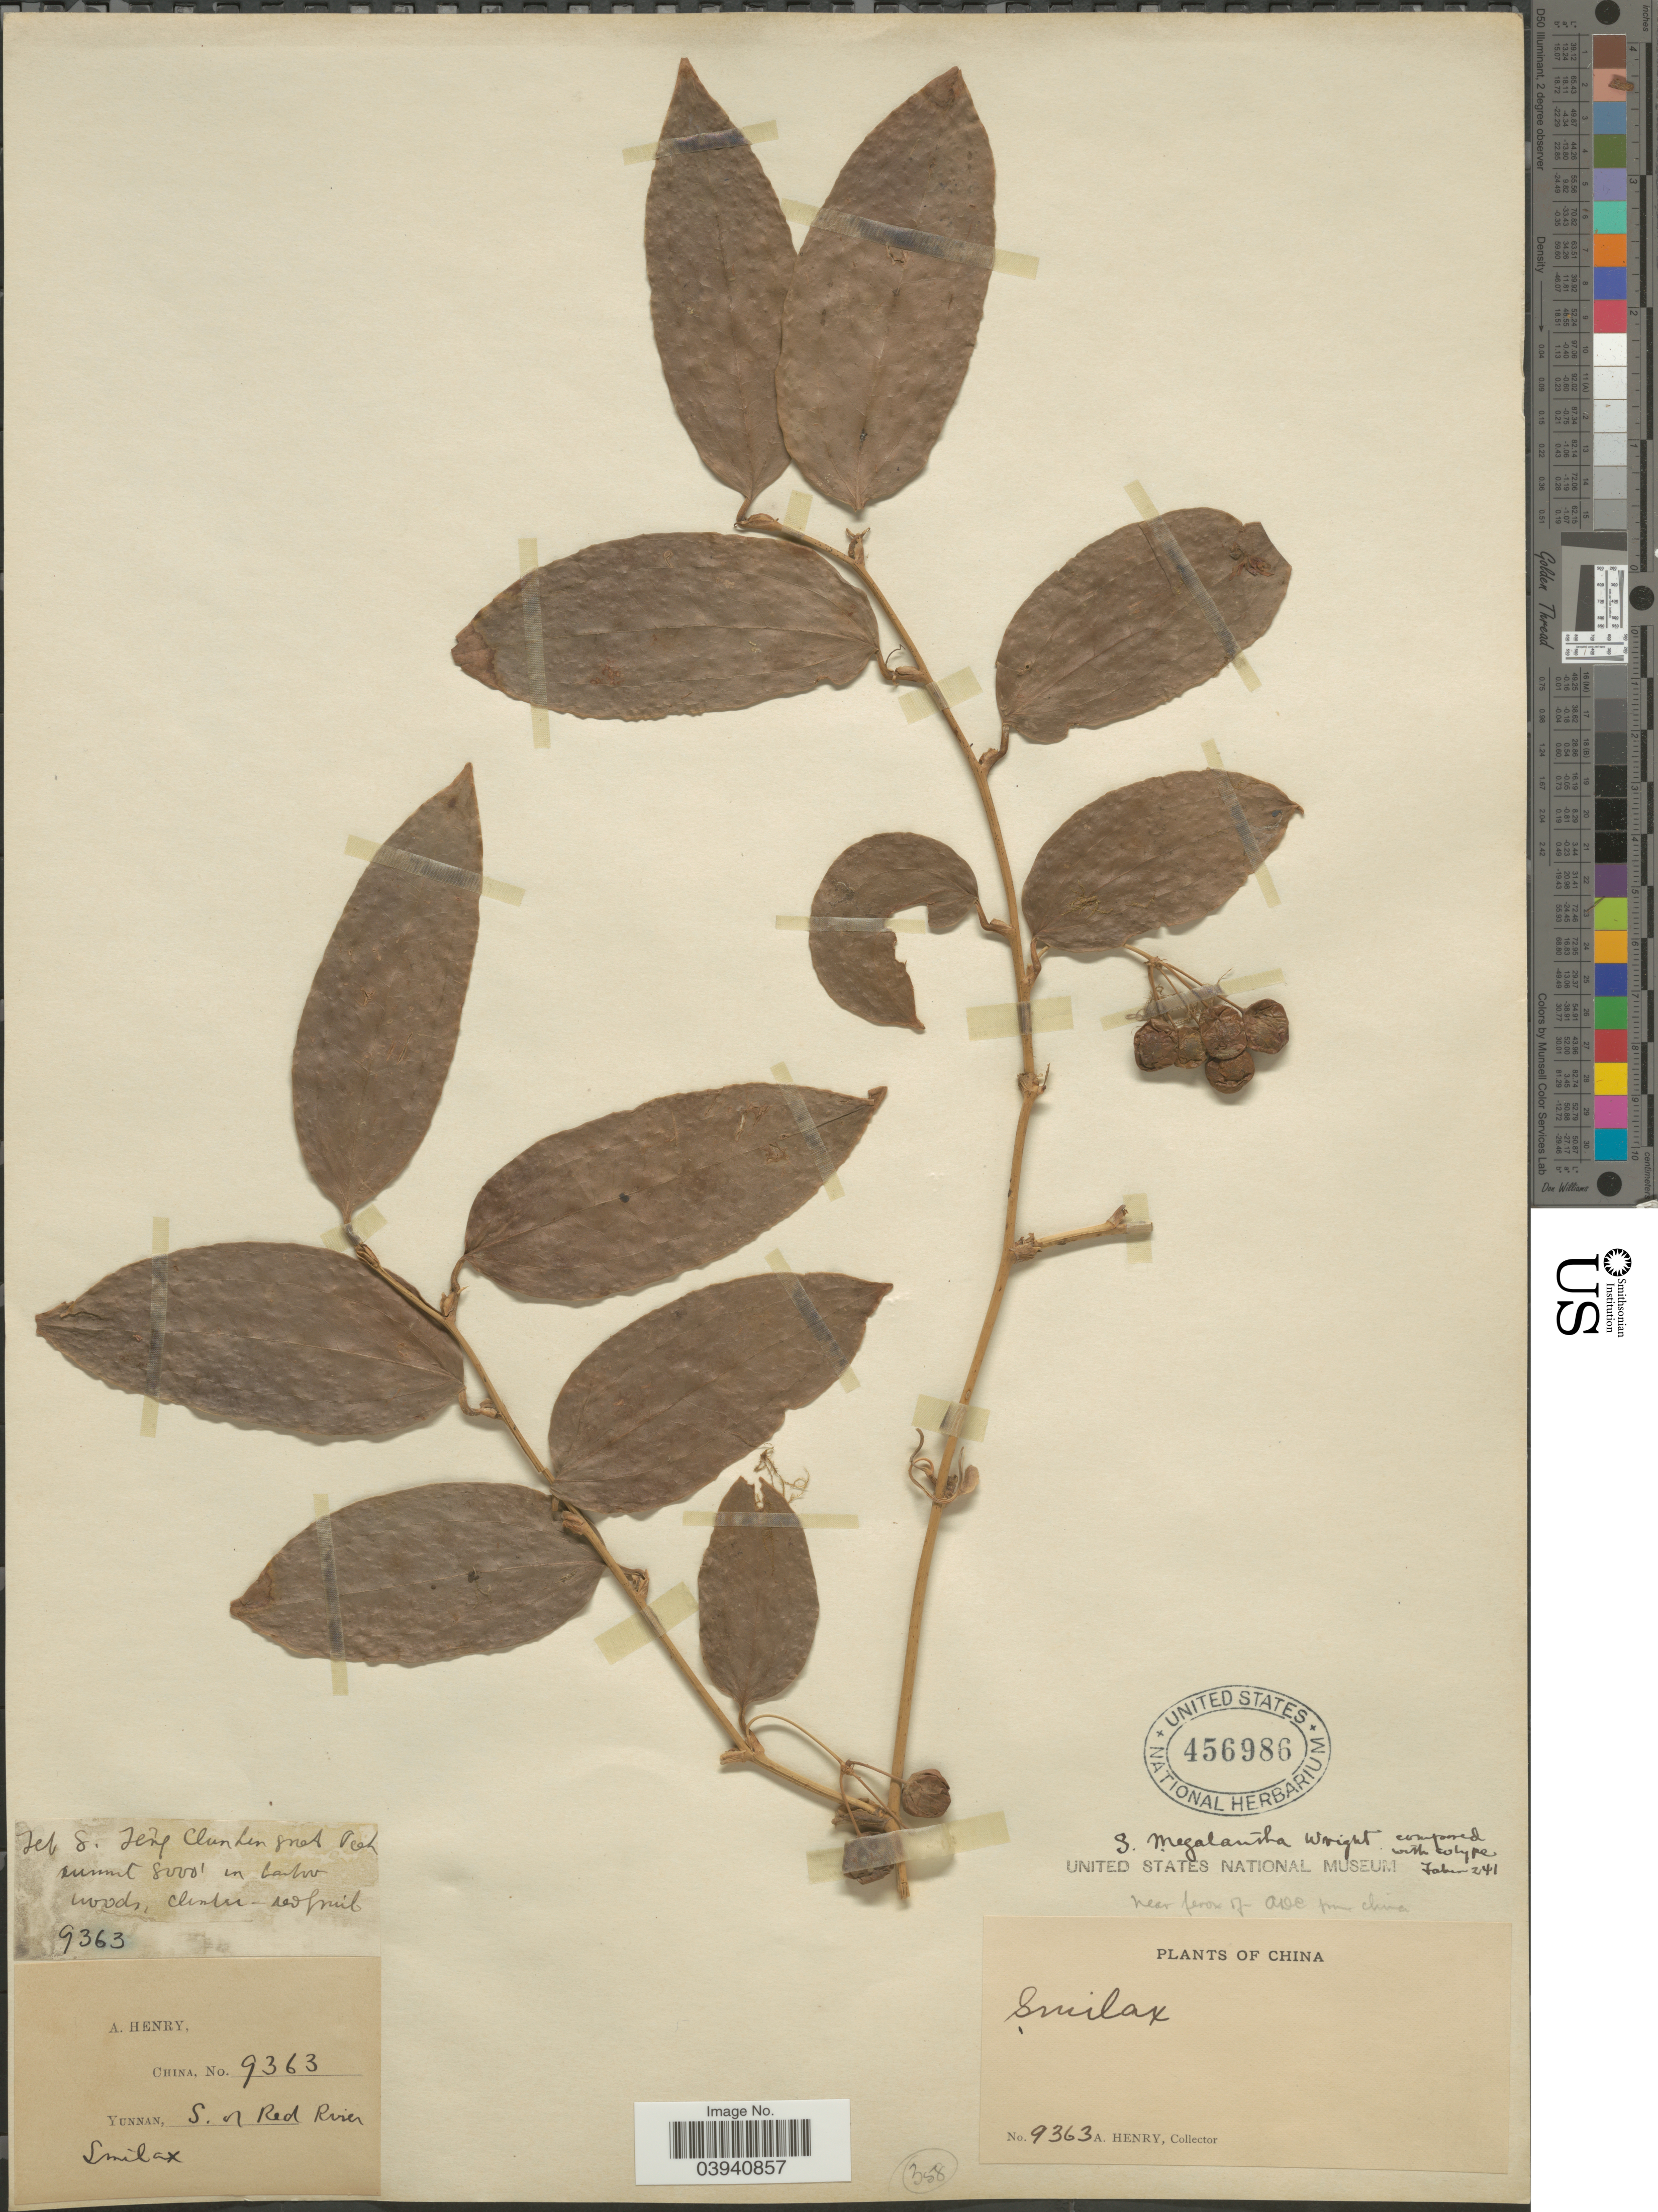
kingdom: Plantae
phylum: Tracheophyta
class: Liliopsida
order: Liliales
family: Smilacaceae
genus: Smilax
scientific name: Smilax megalantha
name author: C.H. Wright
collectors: A. Henry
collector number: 9363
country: China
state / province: Yunnan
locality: S. of Red River.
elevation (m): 2438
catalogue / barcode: US 456986